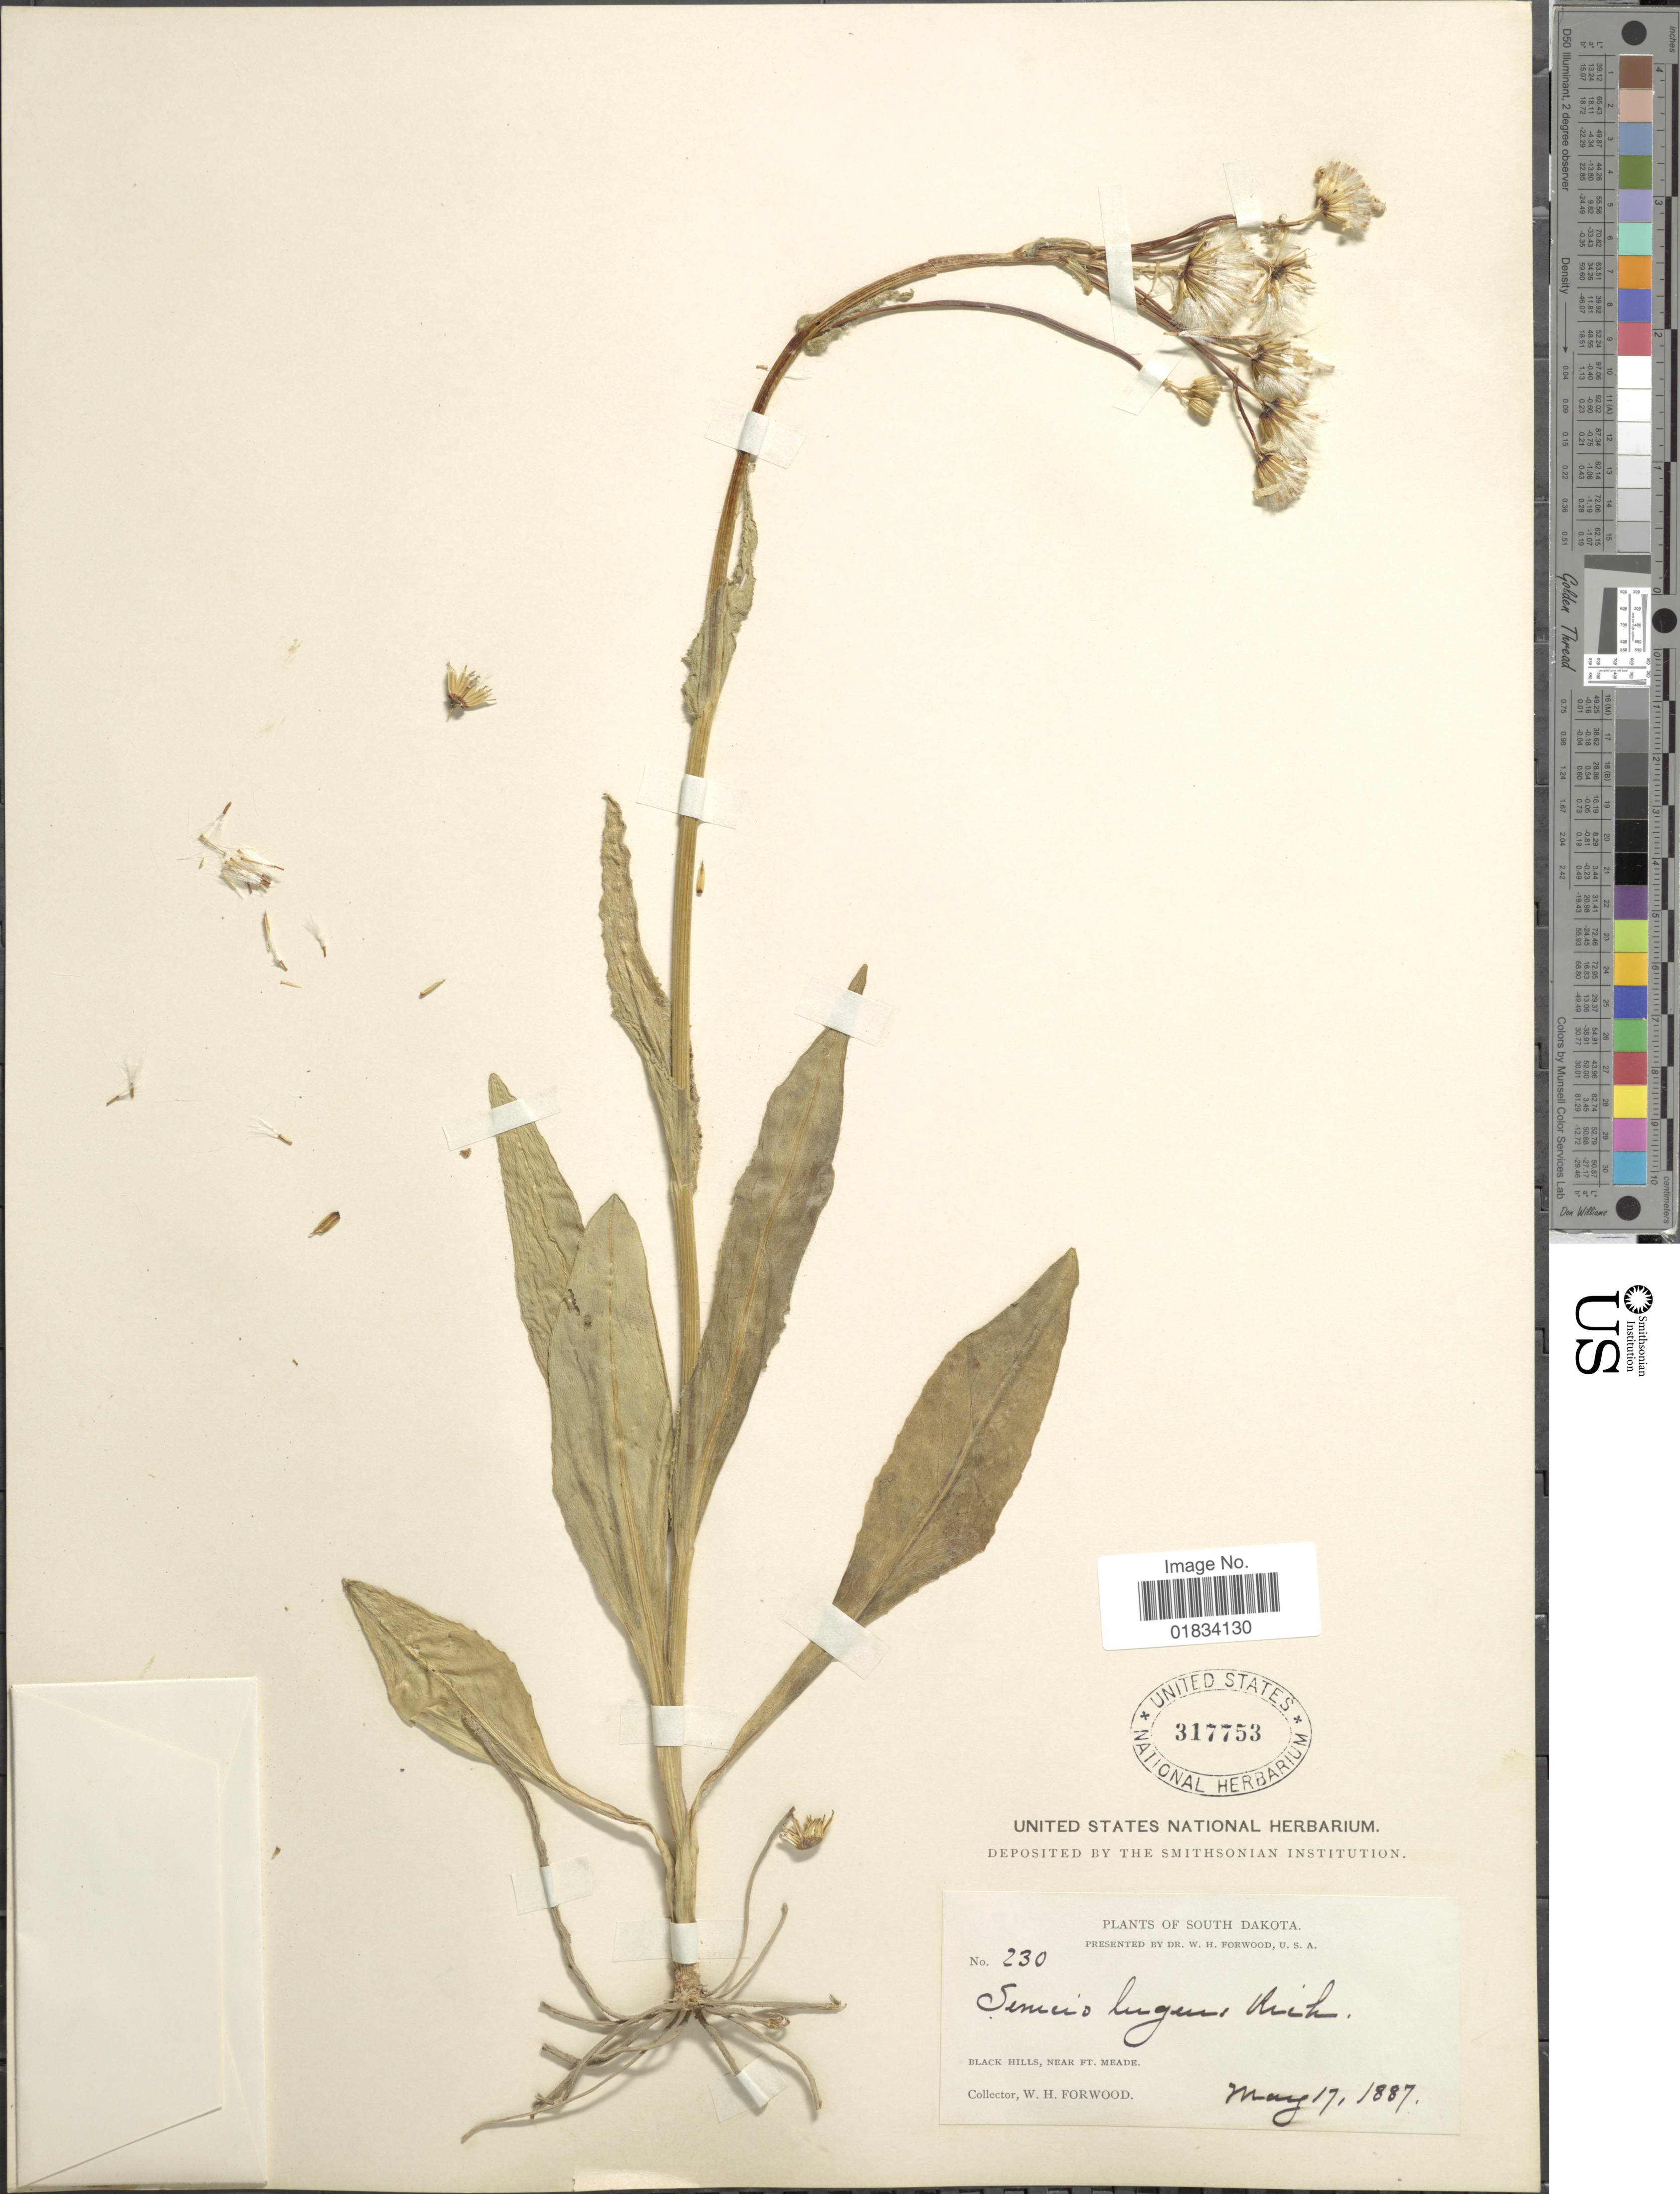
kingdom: Plantae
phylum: Tracheophyta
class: Magnoliopsida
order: Asterales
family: Asteraceae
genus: Senecio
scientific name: Senecio integerrimus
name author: Nutt.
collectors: W. Forwood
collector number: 230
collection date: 1887-05-17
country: United States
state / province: South Dakota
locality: Black Hills, near Ft. Meade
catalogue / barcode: US 317753